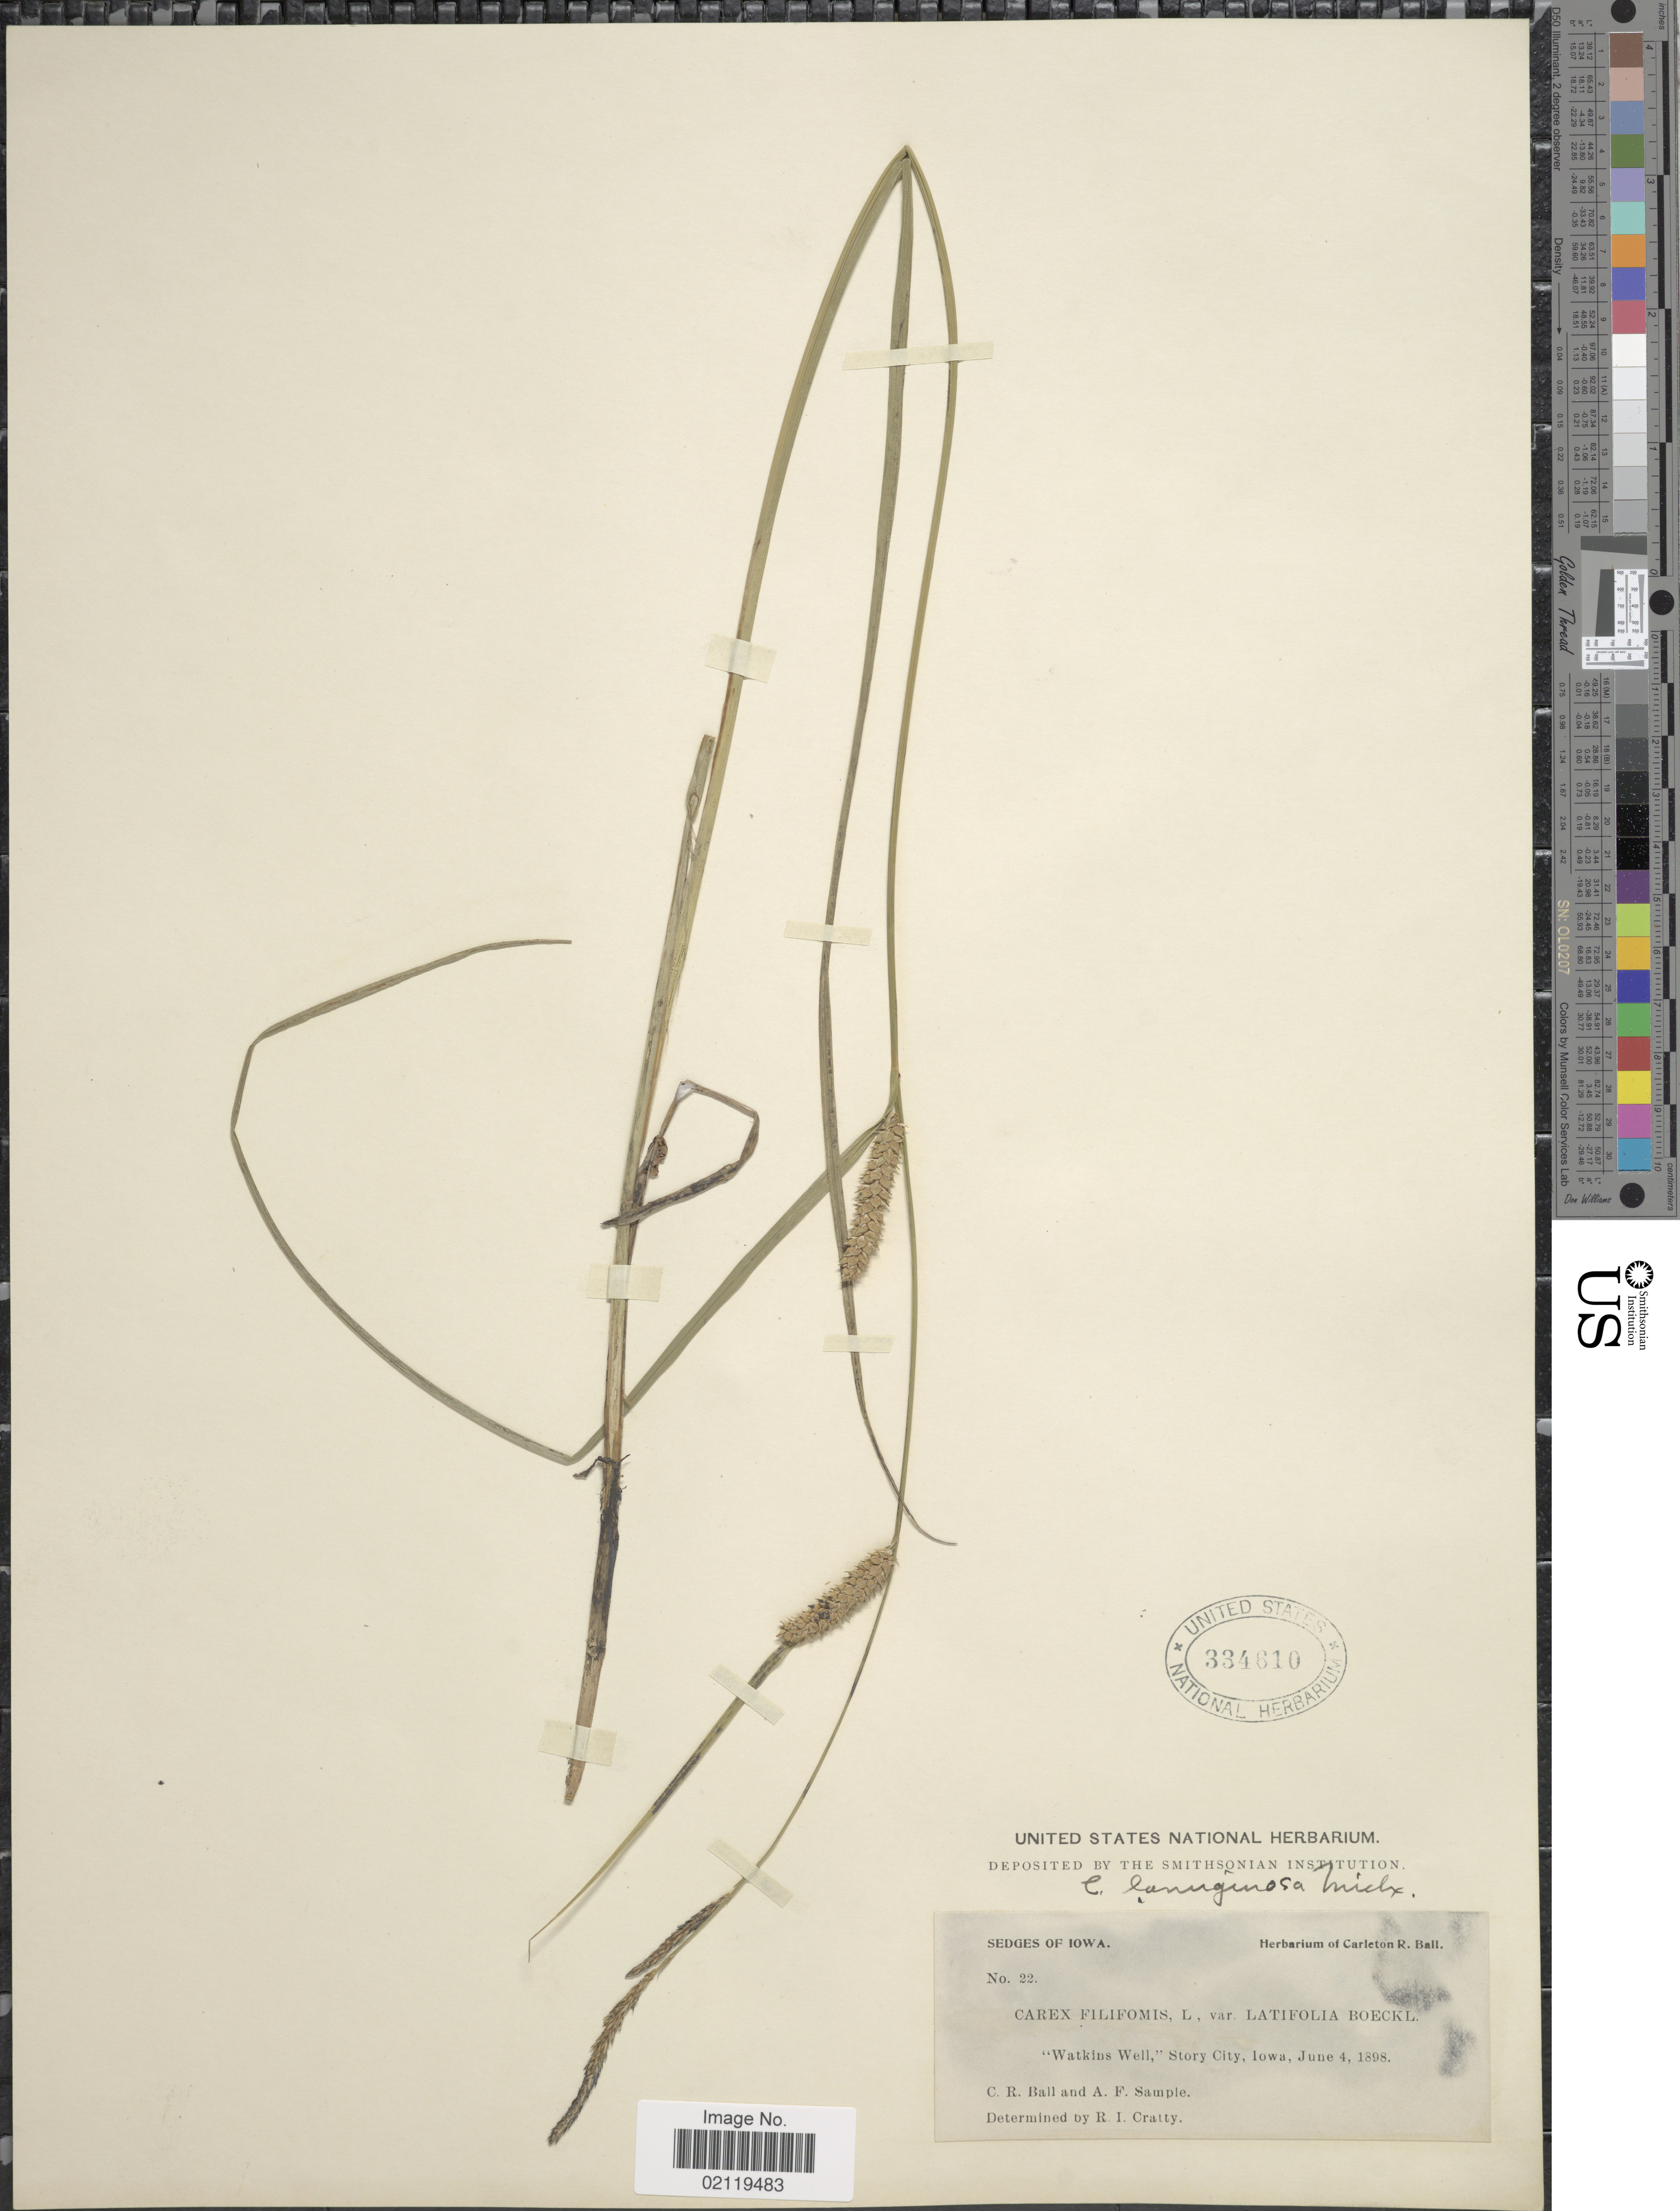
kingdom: Plantae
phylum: Tracheophyta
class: Liliopsida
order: Poales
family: Cyperaceae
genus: Carex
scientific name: Carex pellita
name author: Muhl. ex Willd.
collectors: C. R. Ball & A. Sample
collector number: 22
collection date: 1898-06-04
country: United States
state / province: Iowa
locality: Watkins Well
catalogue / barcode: US 334610